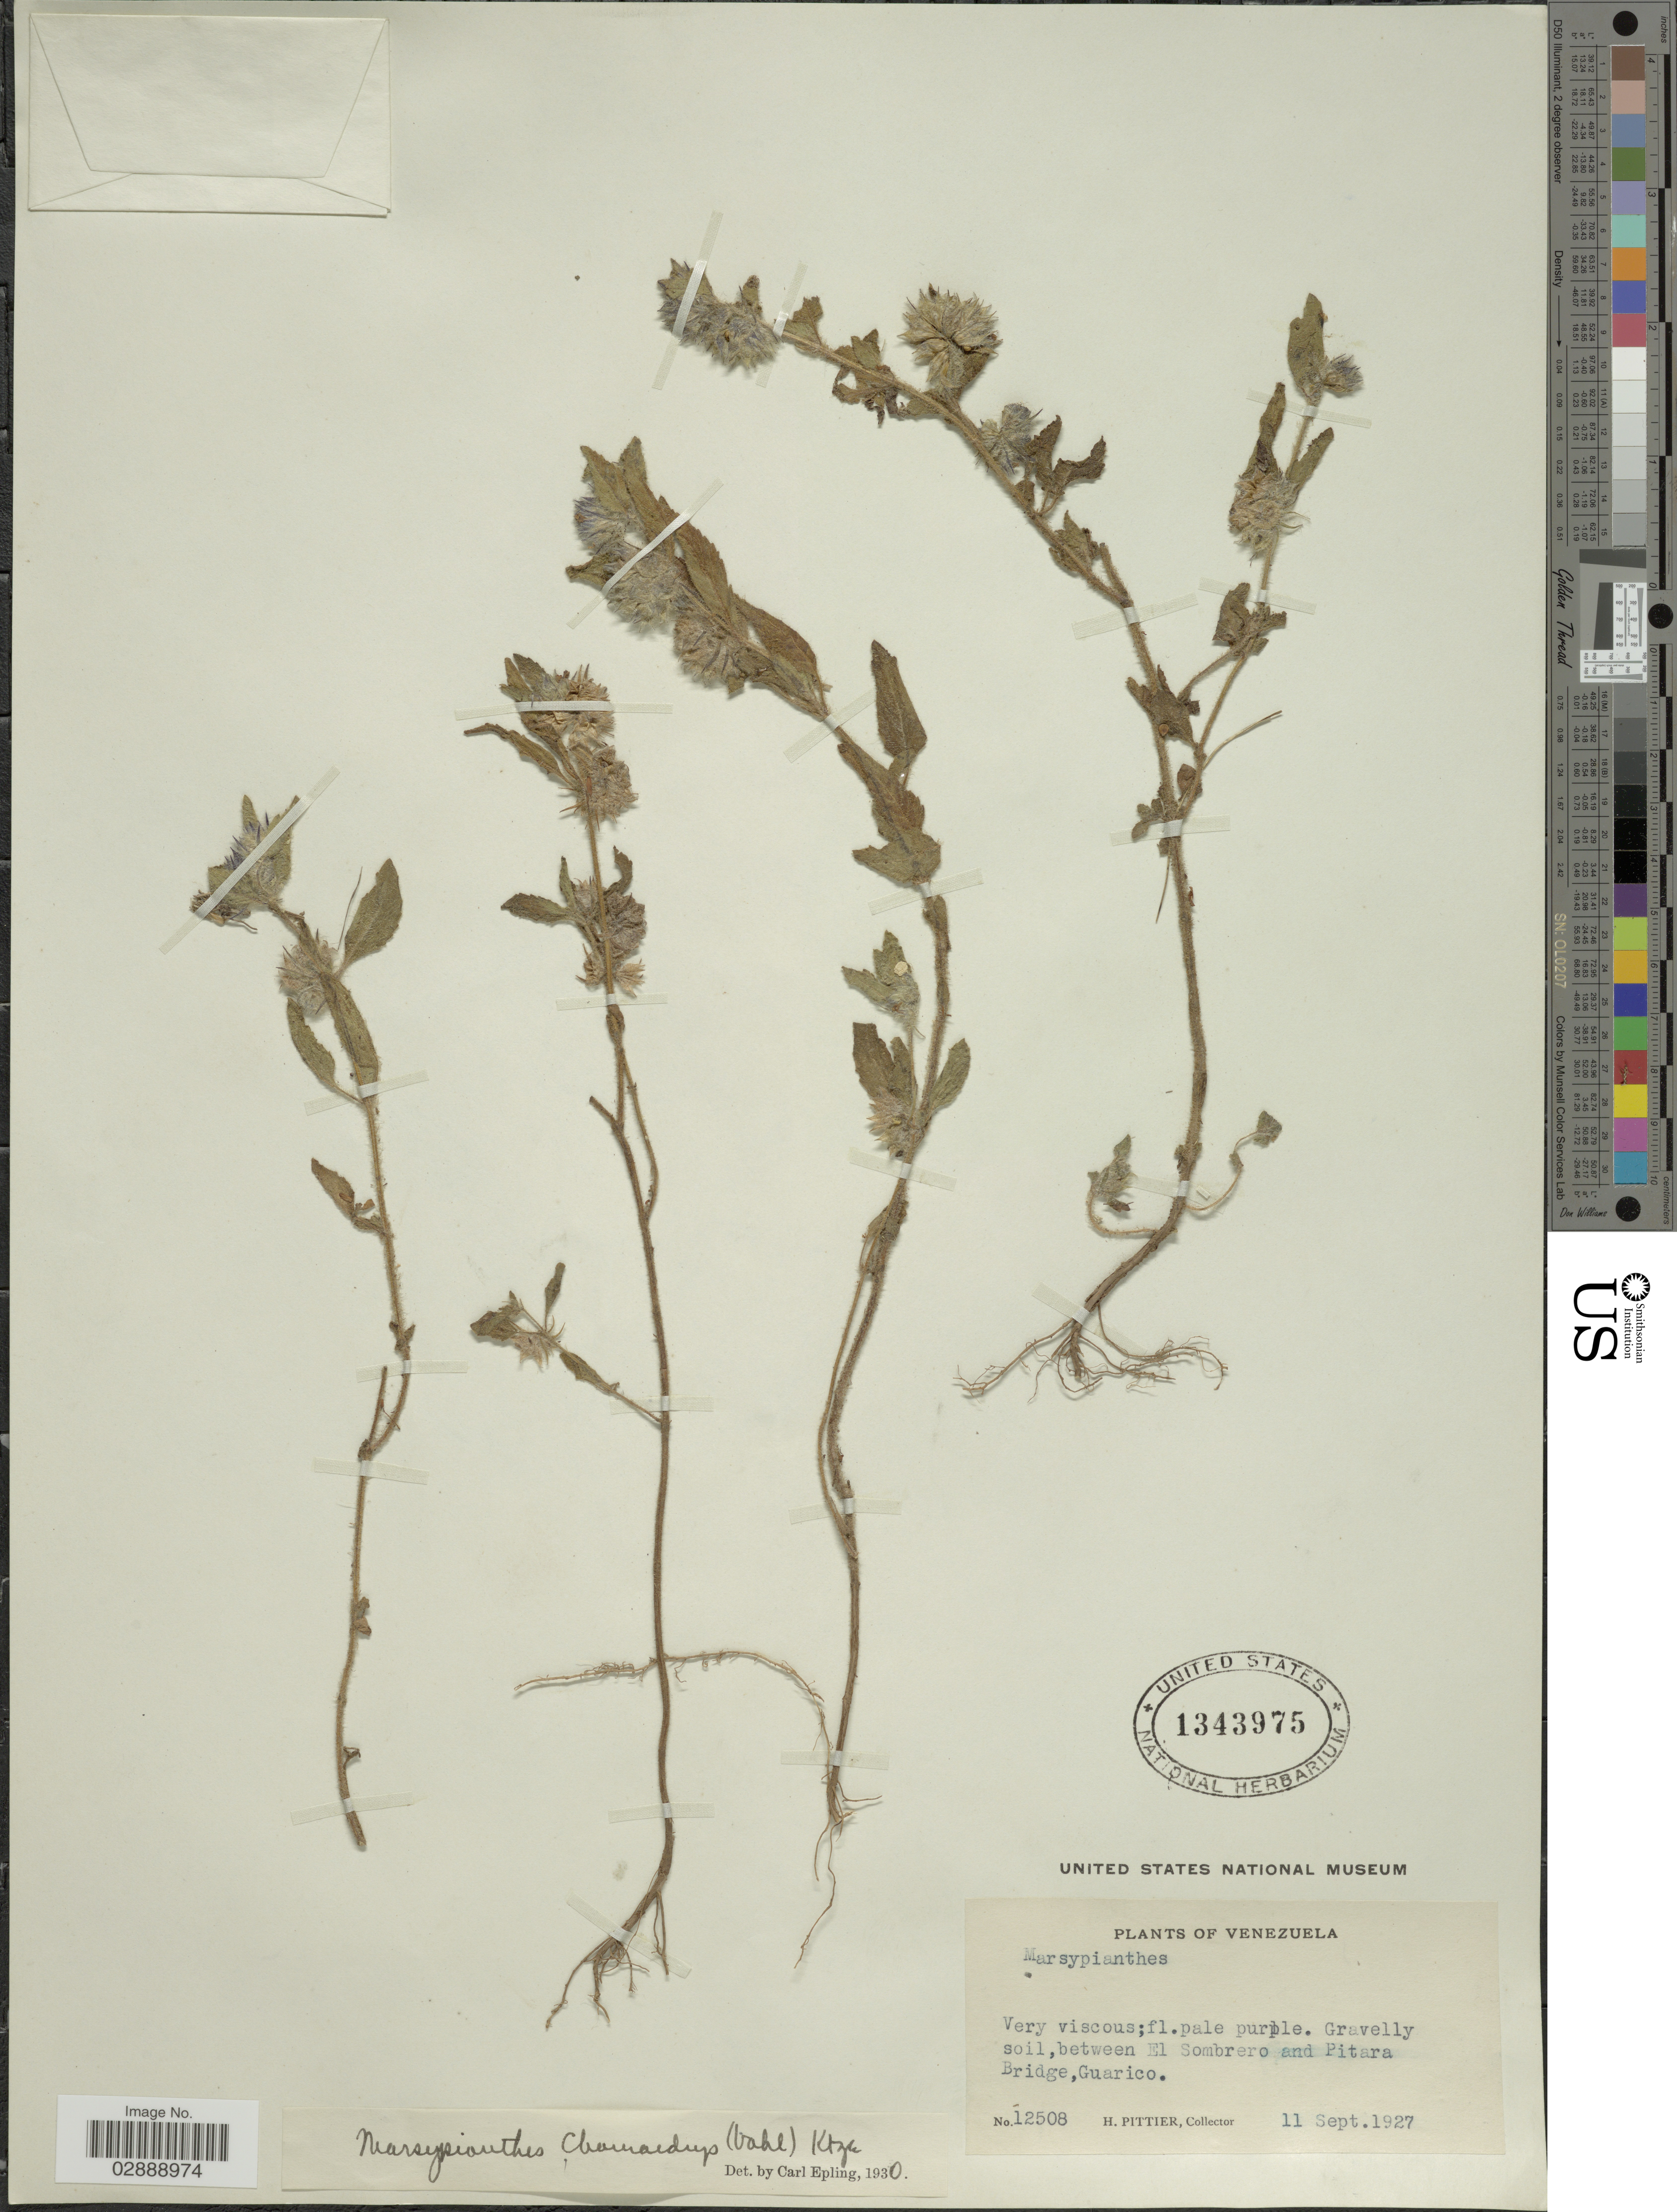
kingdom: Plantae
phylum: Tracheophyta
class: Magnoliopsida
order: Lamiales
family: Lamiaceae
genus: Marsypianthes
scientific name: Marsypianthes chamaedrys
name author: (Vahl) Kuntze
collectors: H. F. Pittier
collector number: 12508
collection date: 1927-09-11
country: Venezuela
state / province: Guárico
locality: Between El Sombrero and Pitara Bridge.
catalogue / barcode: US 1343975